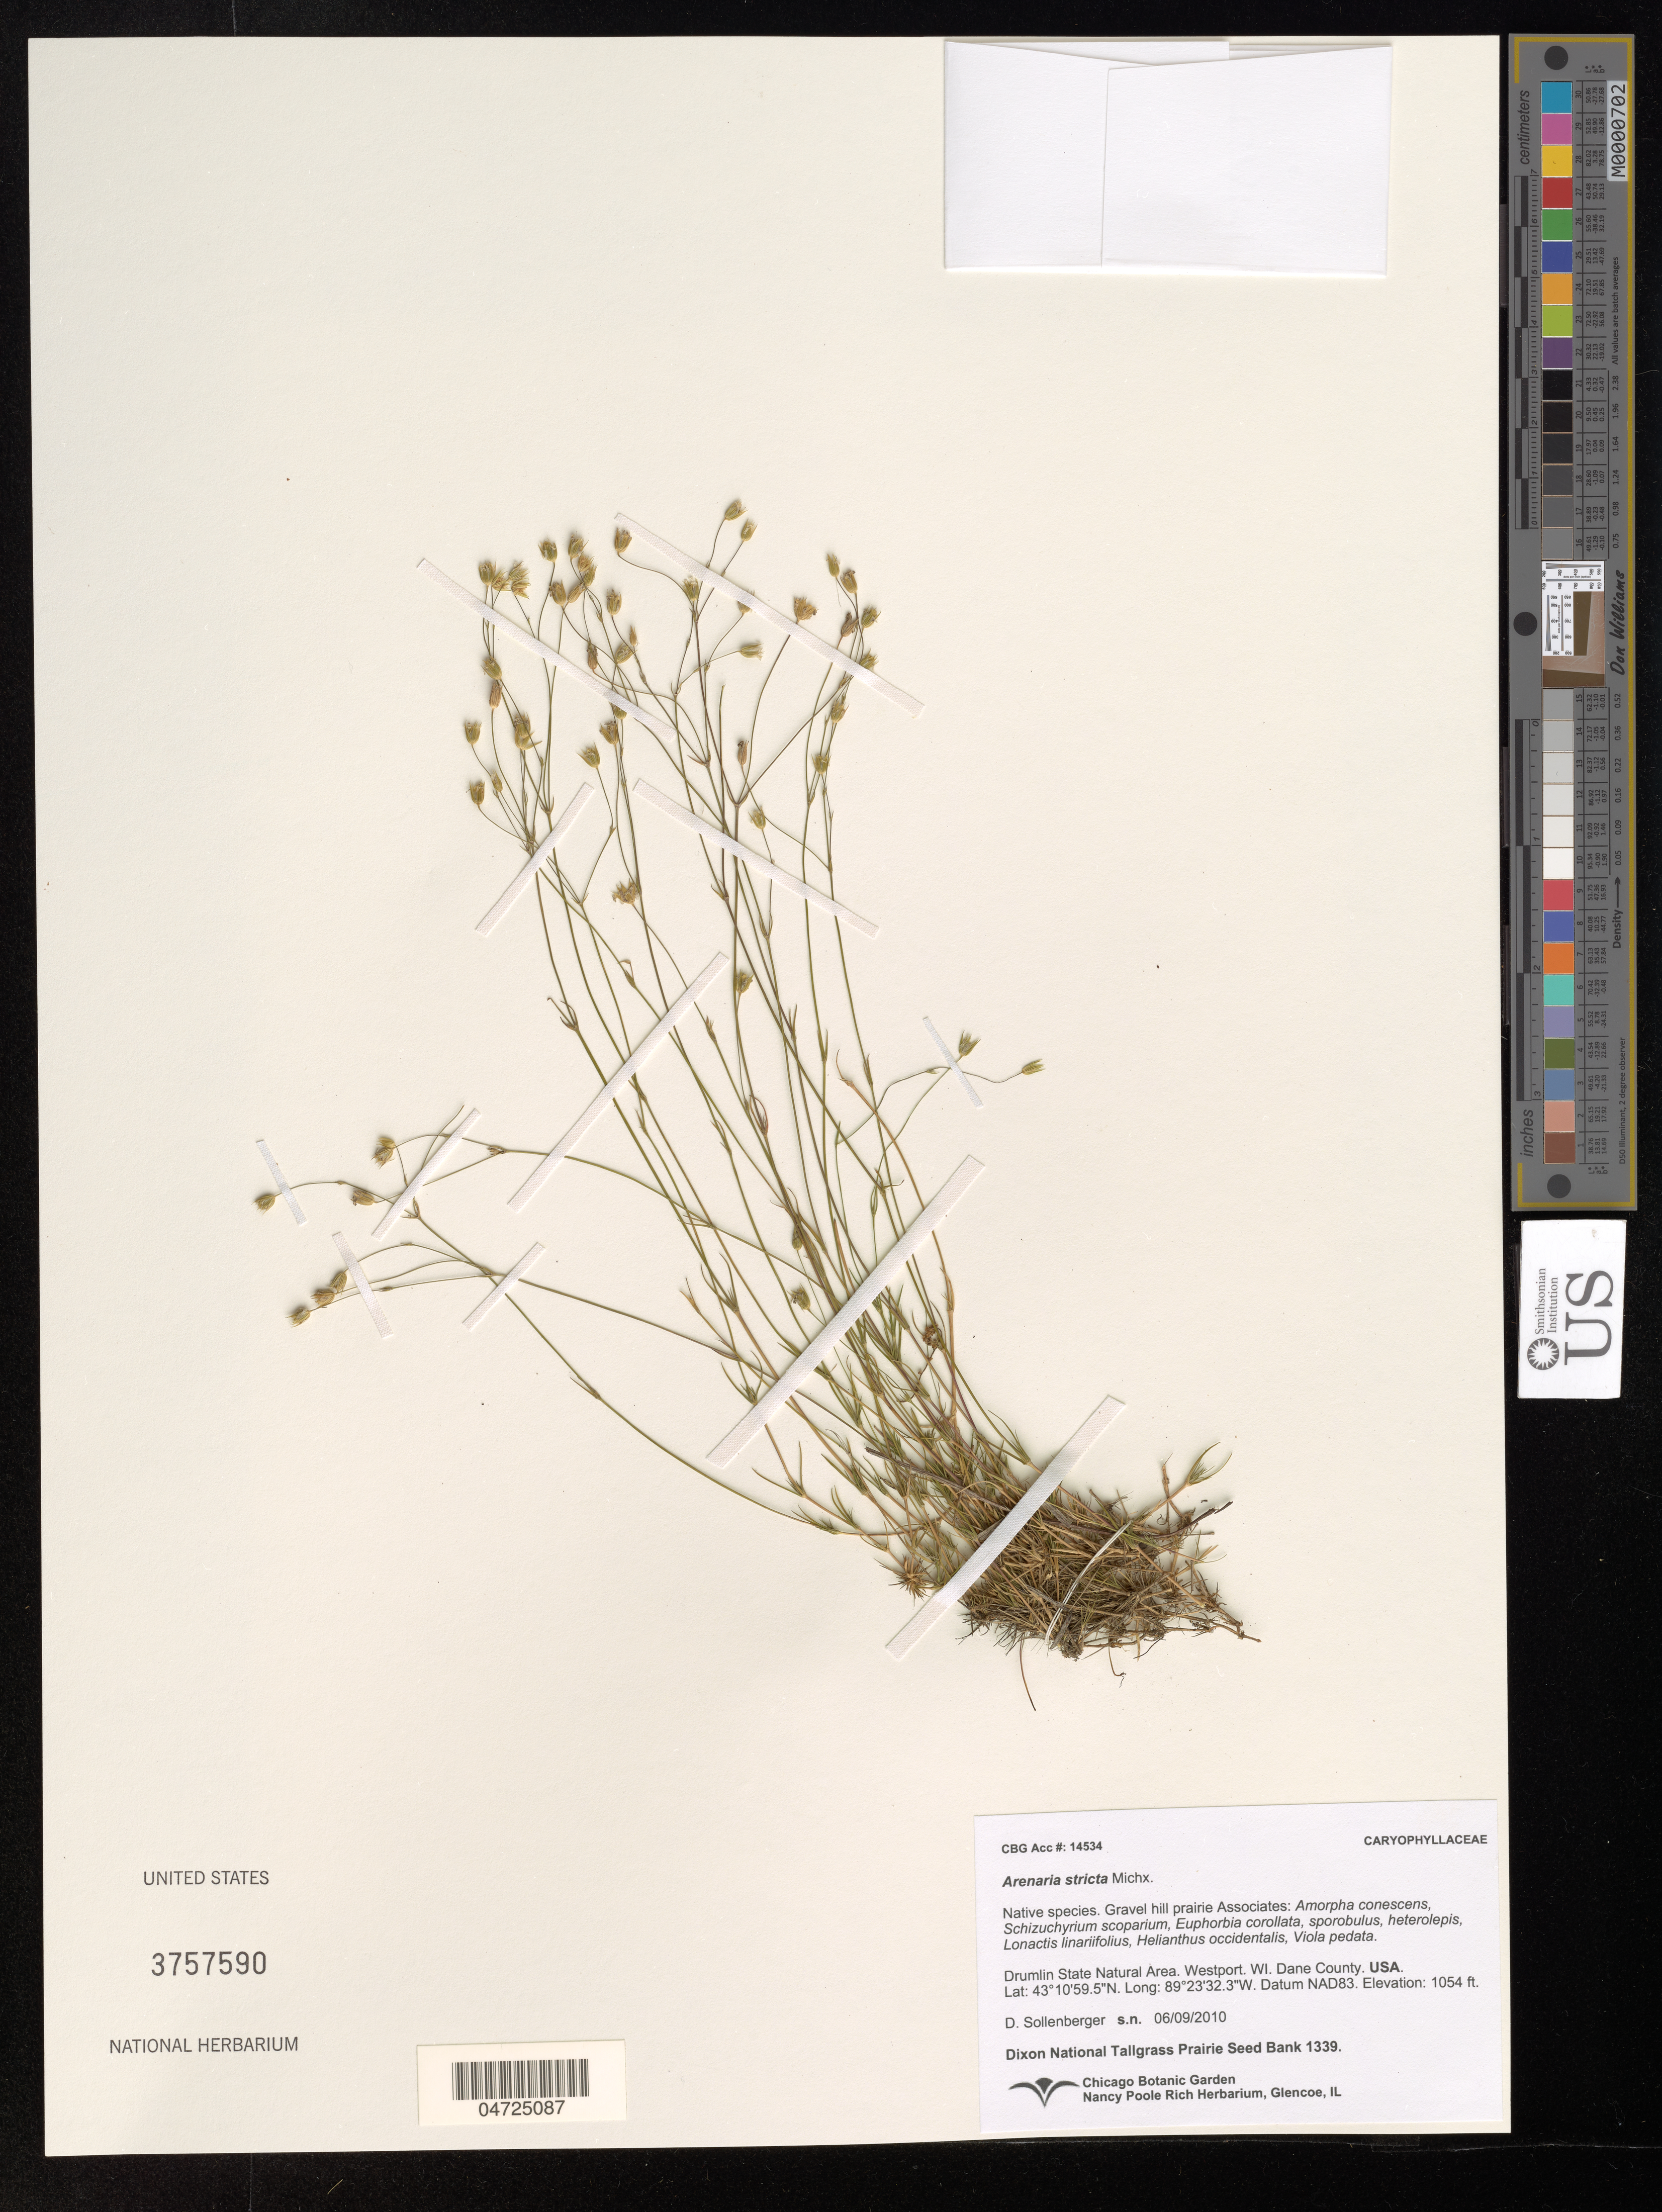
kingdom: Plantae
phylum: Tracheophyta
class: Magnoliopsida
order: Caryophyllales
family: Caryophyllaceae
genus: Arenaria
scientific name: Arenaria stricta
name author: Michx.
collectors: D. Sollenberger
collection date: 2010-06-09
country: United States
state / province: Wisconsin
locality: Drumlin State Natural Area. Westport. Dane County. Datum NAD83.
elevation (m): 321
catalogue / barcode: US 3757590